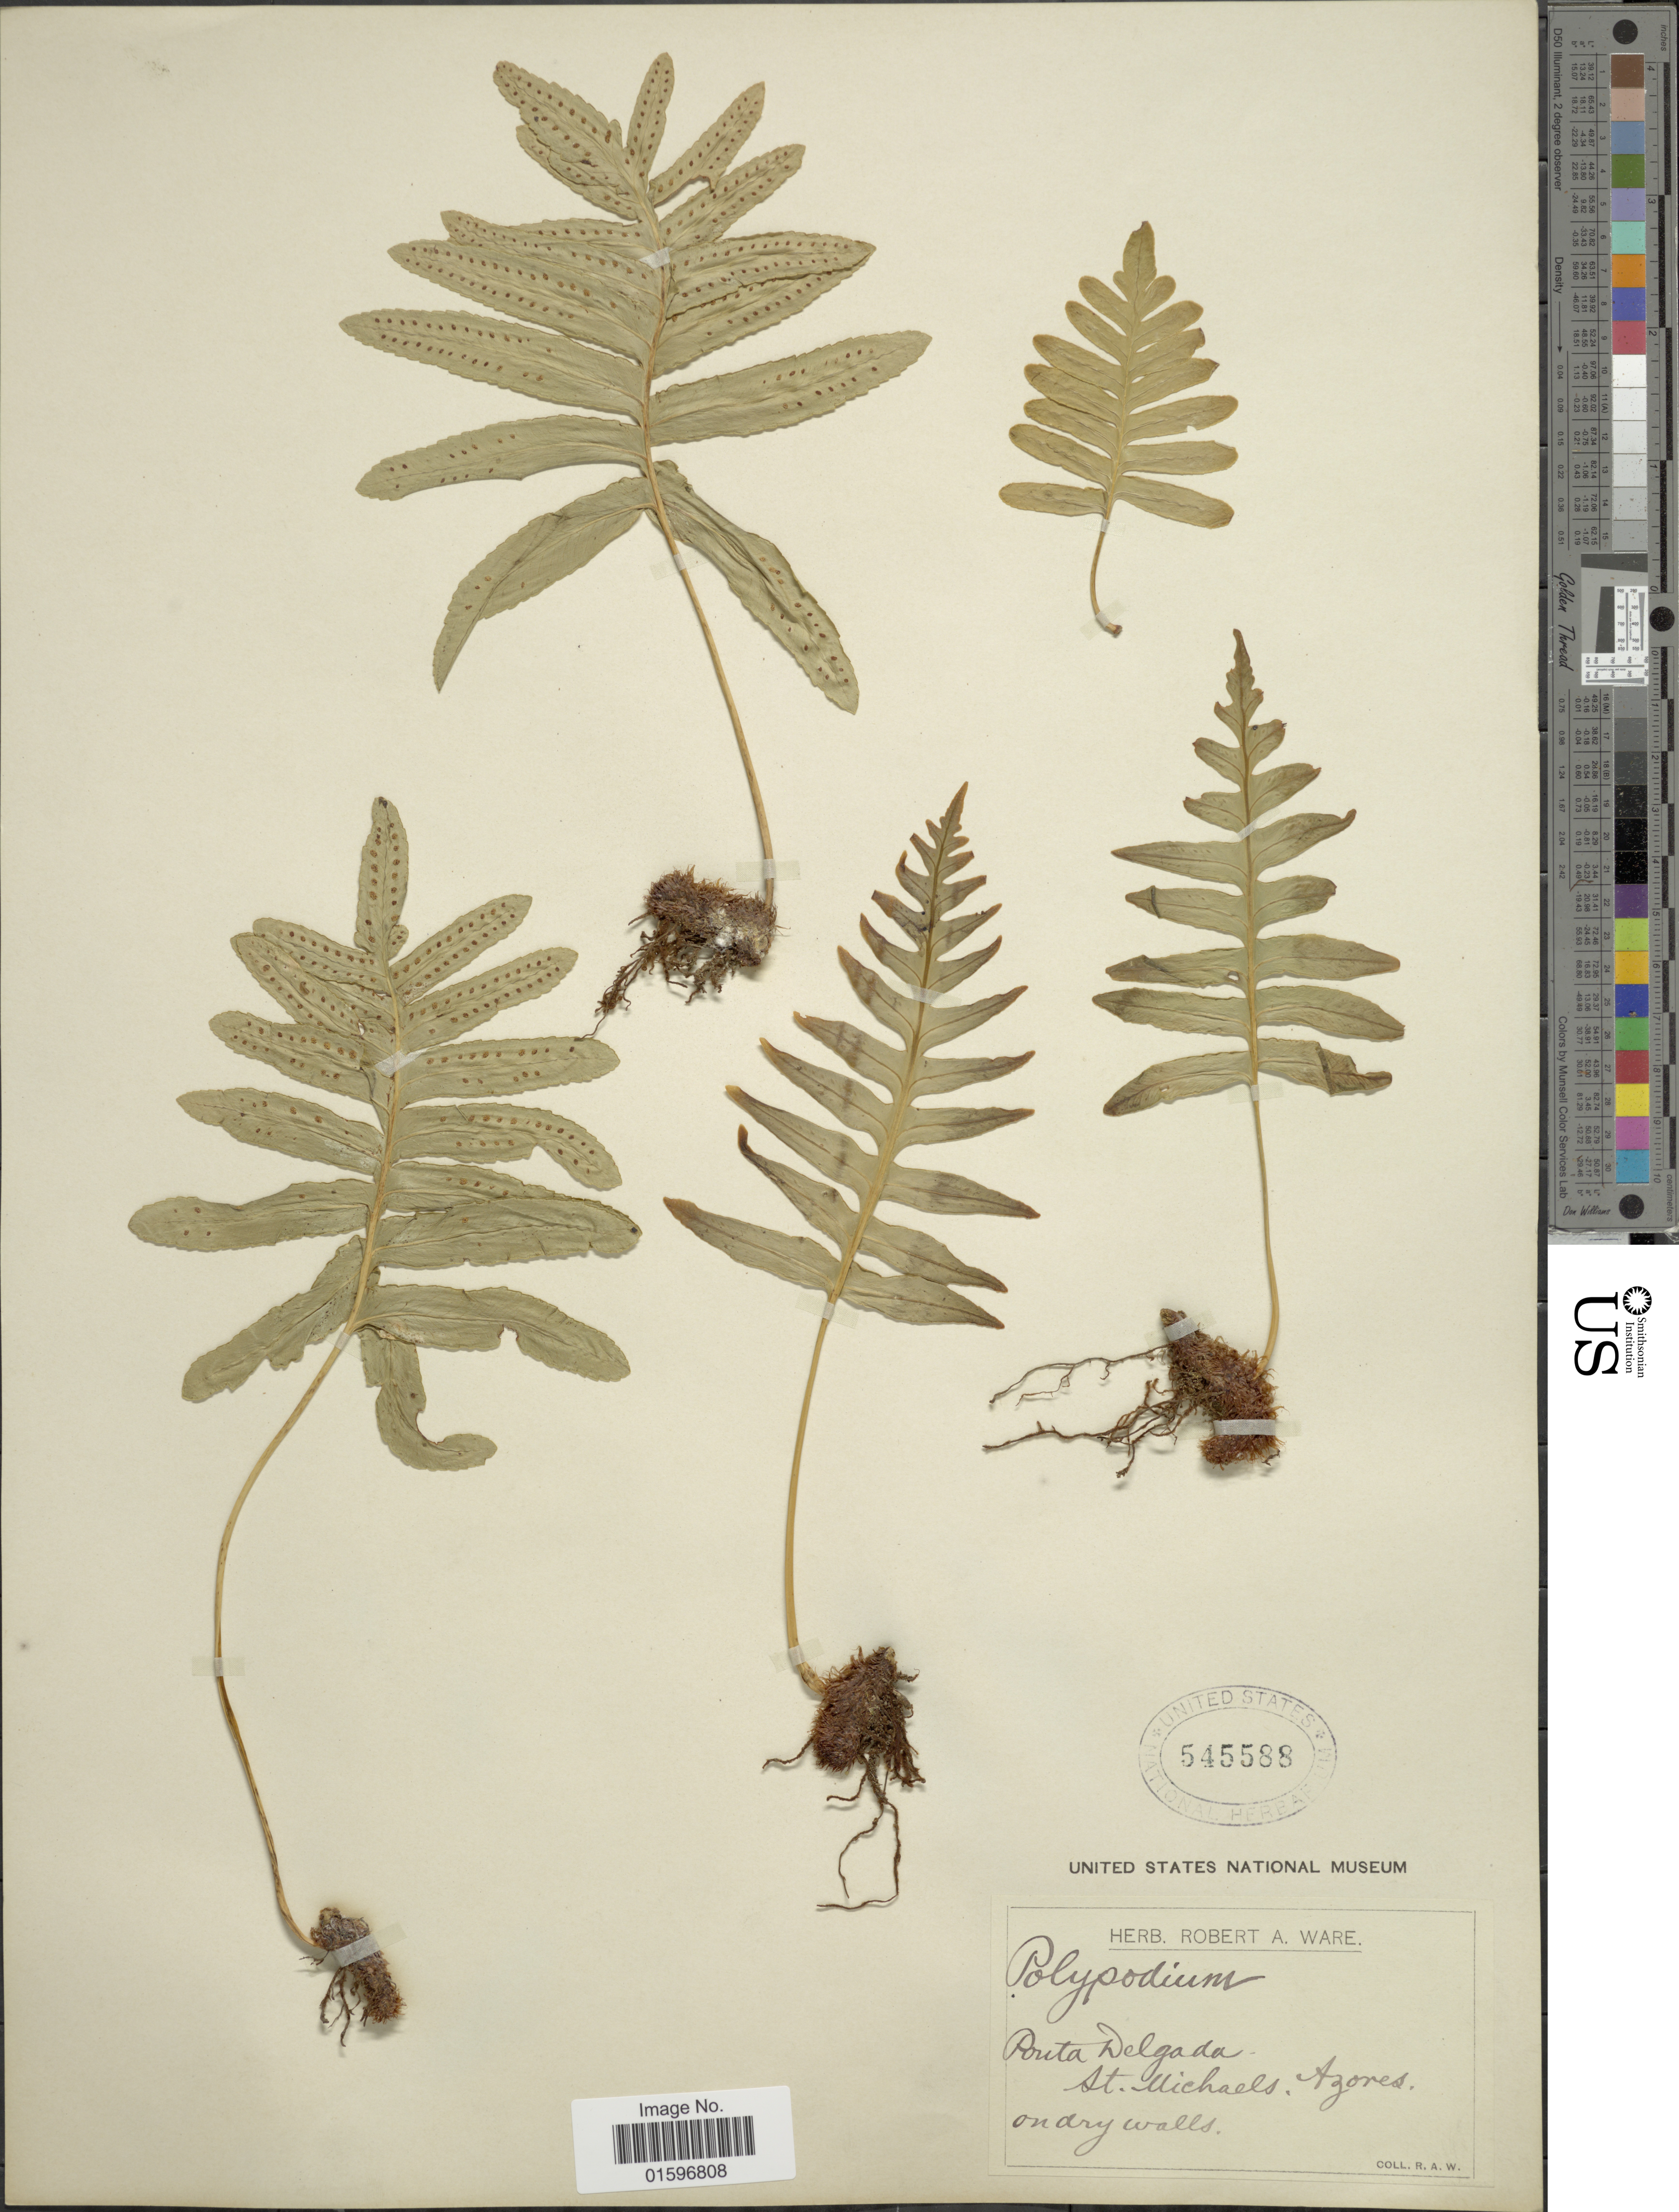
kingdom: Plantae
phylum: Tracheophyta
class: Polypodiopsida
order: Polypodiales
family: Polypodiaceae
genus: Polypodium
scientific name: Polypodium vulgare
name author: L.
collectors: R. Ware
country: Portugal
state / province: Azores (Aut. Reg.)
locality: Pouta Delgada, St. Michaels, Azores [interpreted]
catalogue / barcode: US 545588